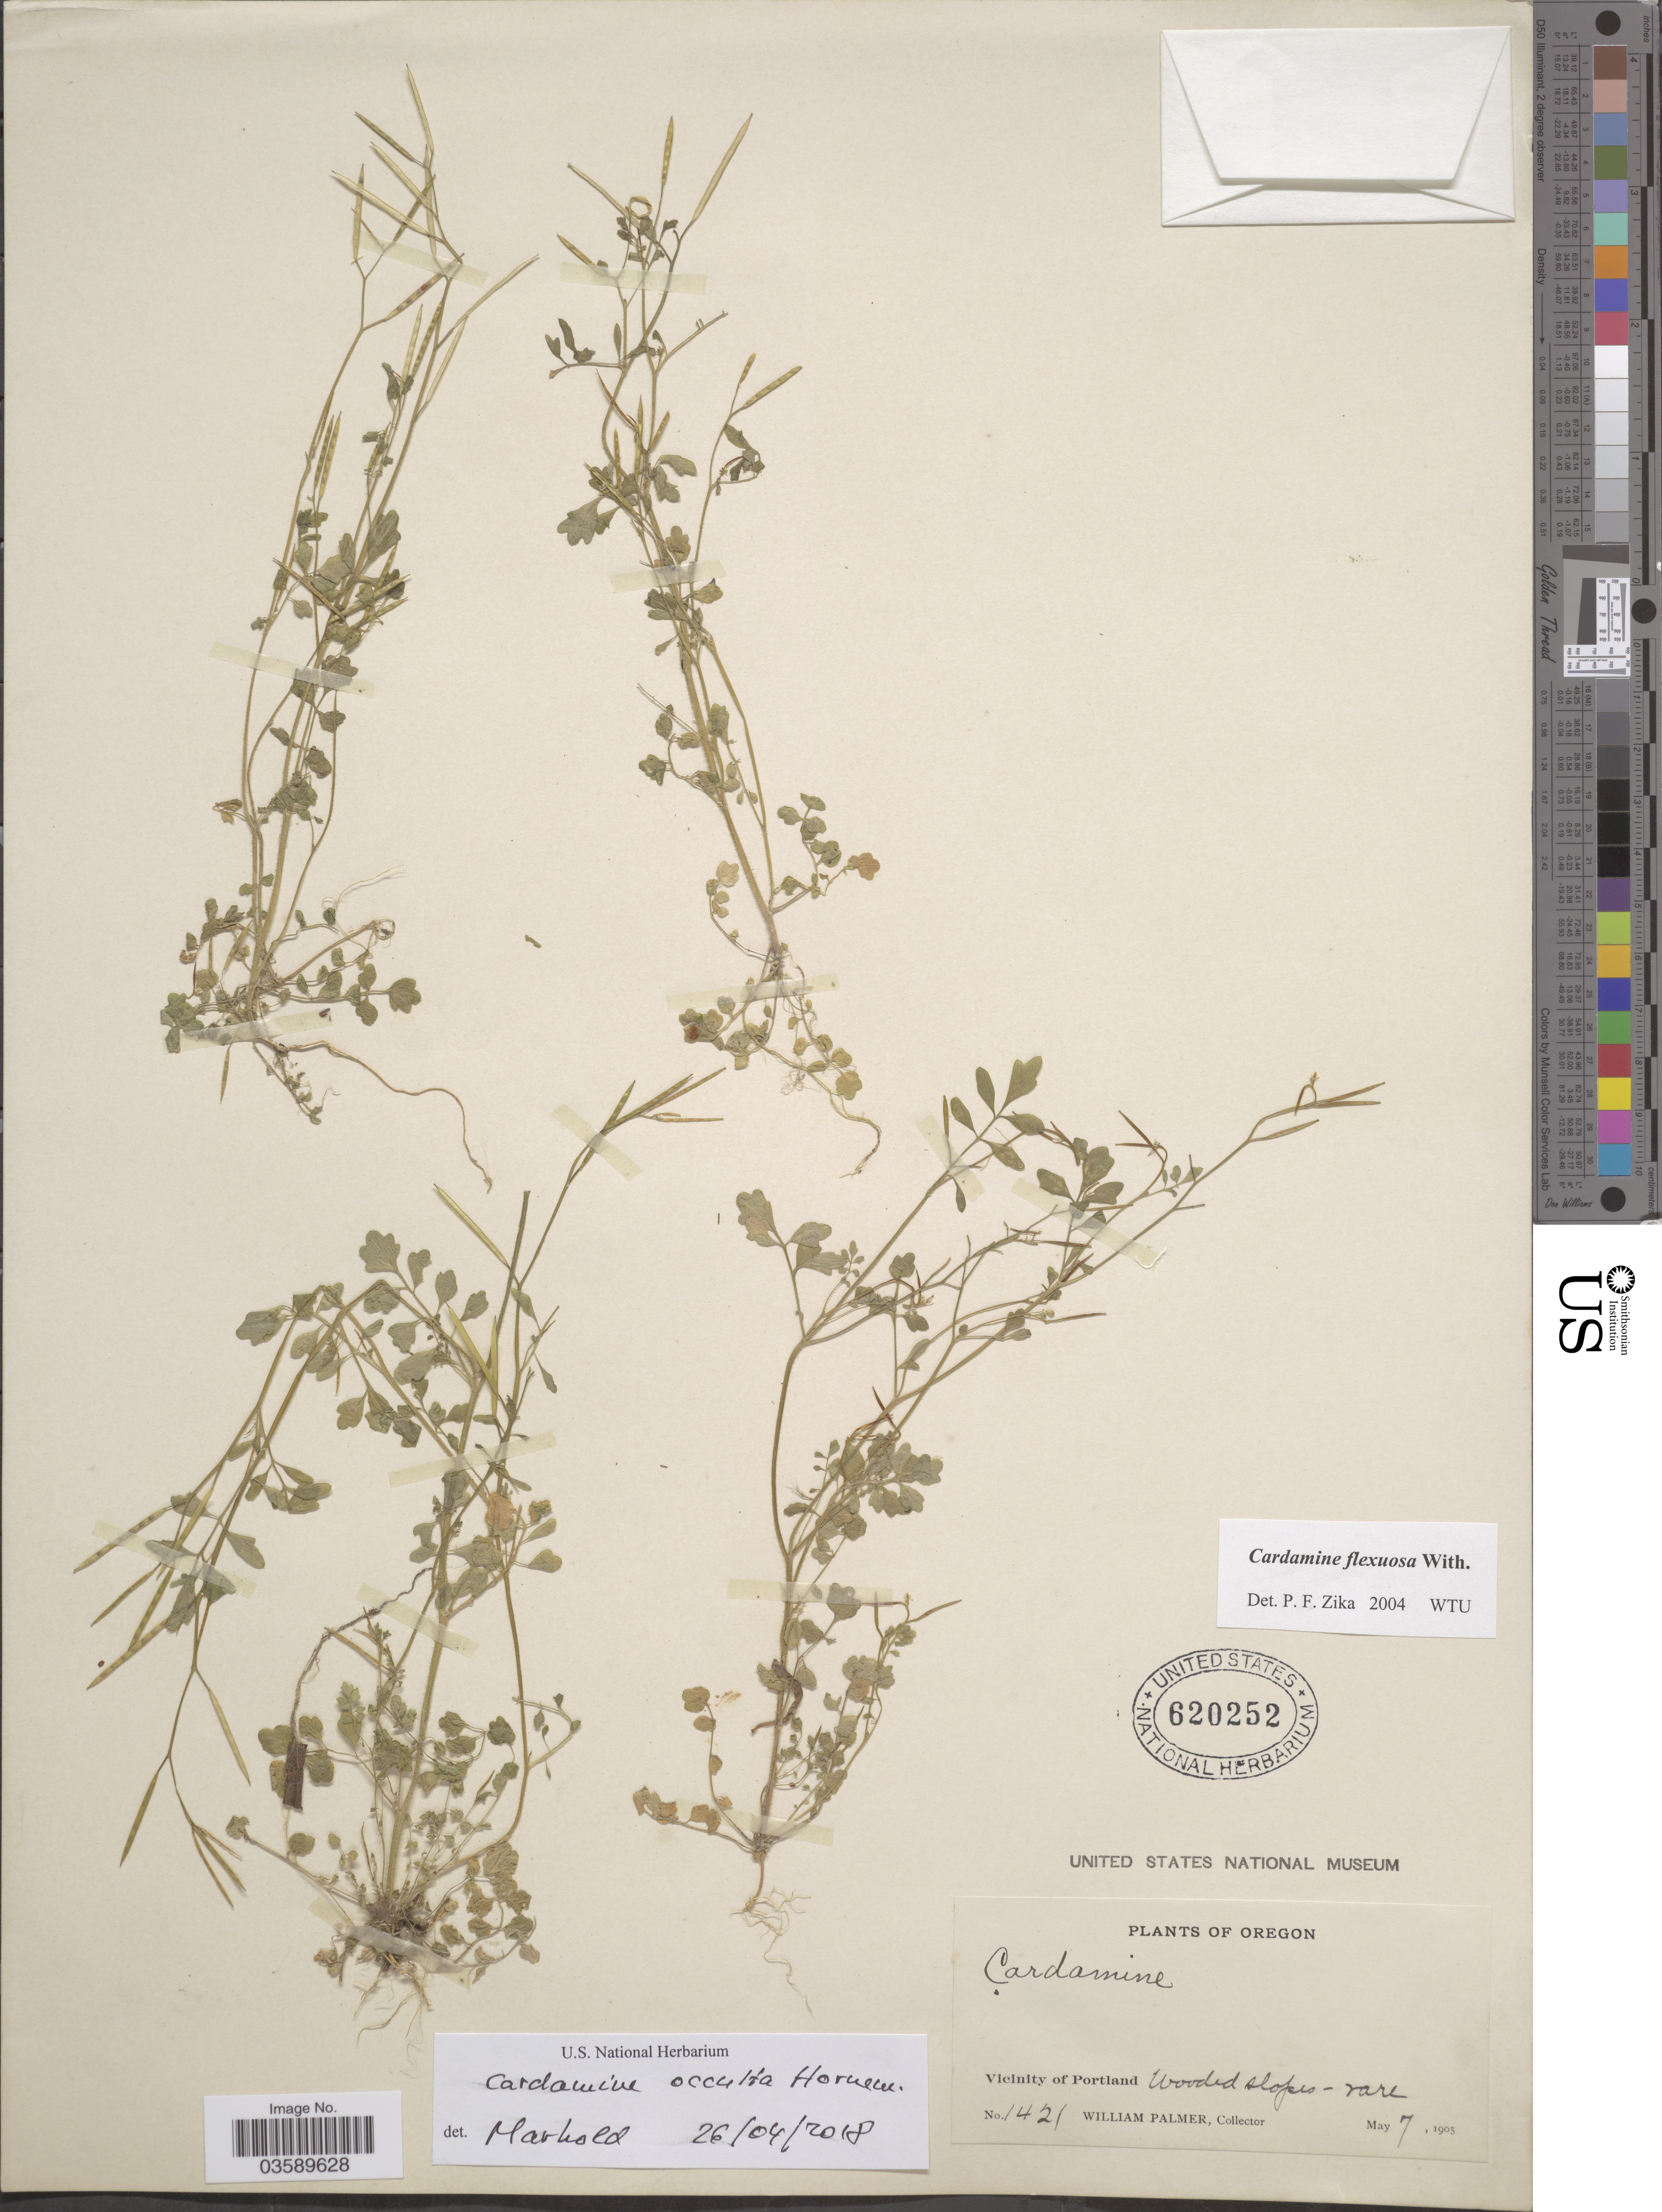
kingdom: Plantae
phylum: Tracheophyta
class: Magnoliopsida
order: Brassicales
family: Brassicaceae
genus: Cardamine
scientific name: Cardamine occulta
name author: Hornem.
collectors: W. Palmer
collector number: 1421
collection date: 1905-05-07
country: United States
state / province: Oregon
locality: Vicinity of Portland. Wooded slopes.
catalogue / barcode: US 620252